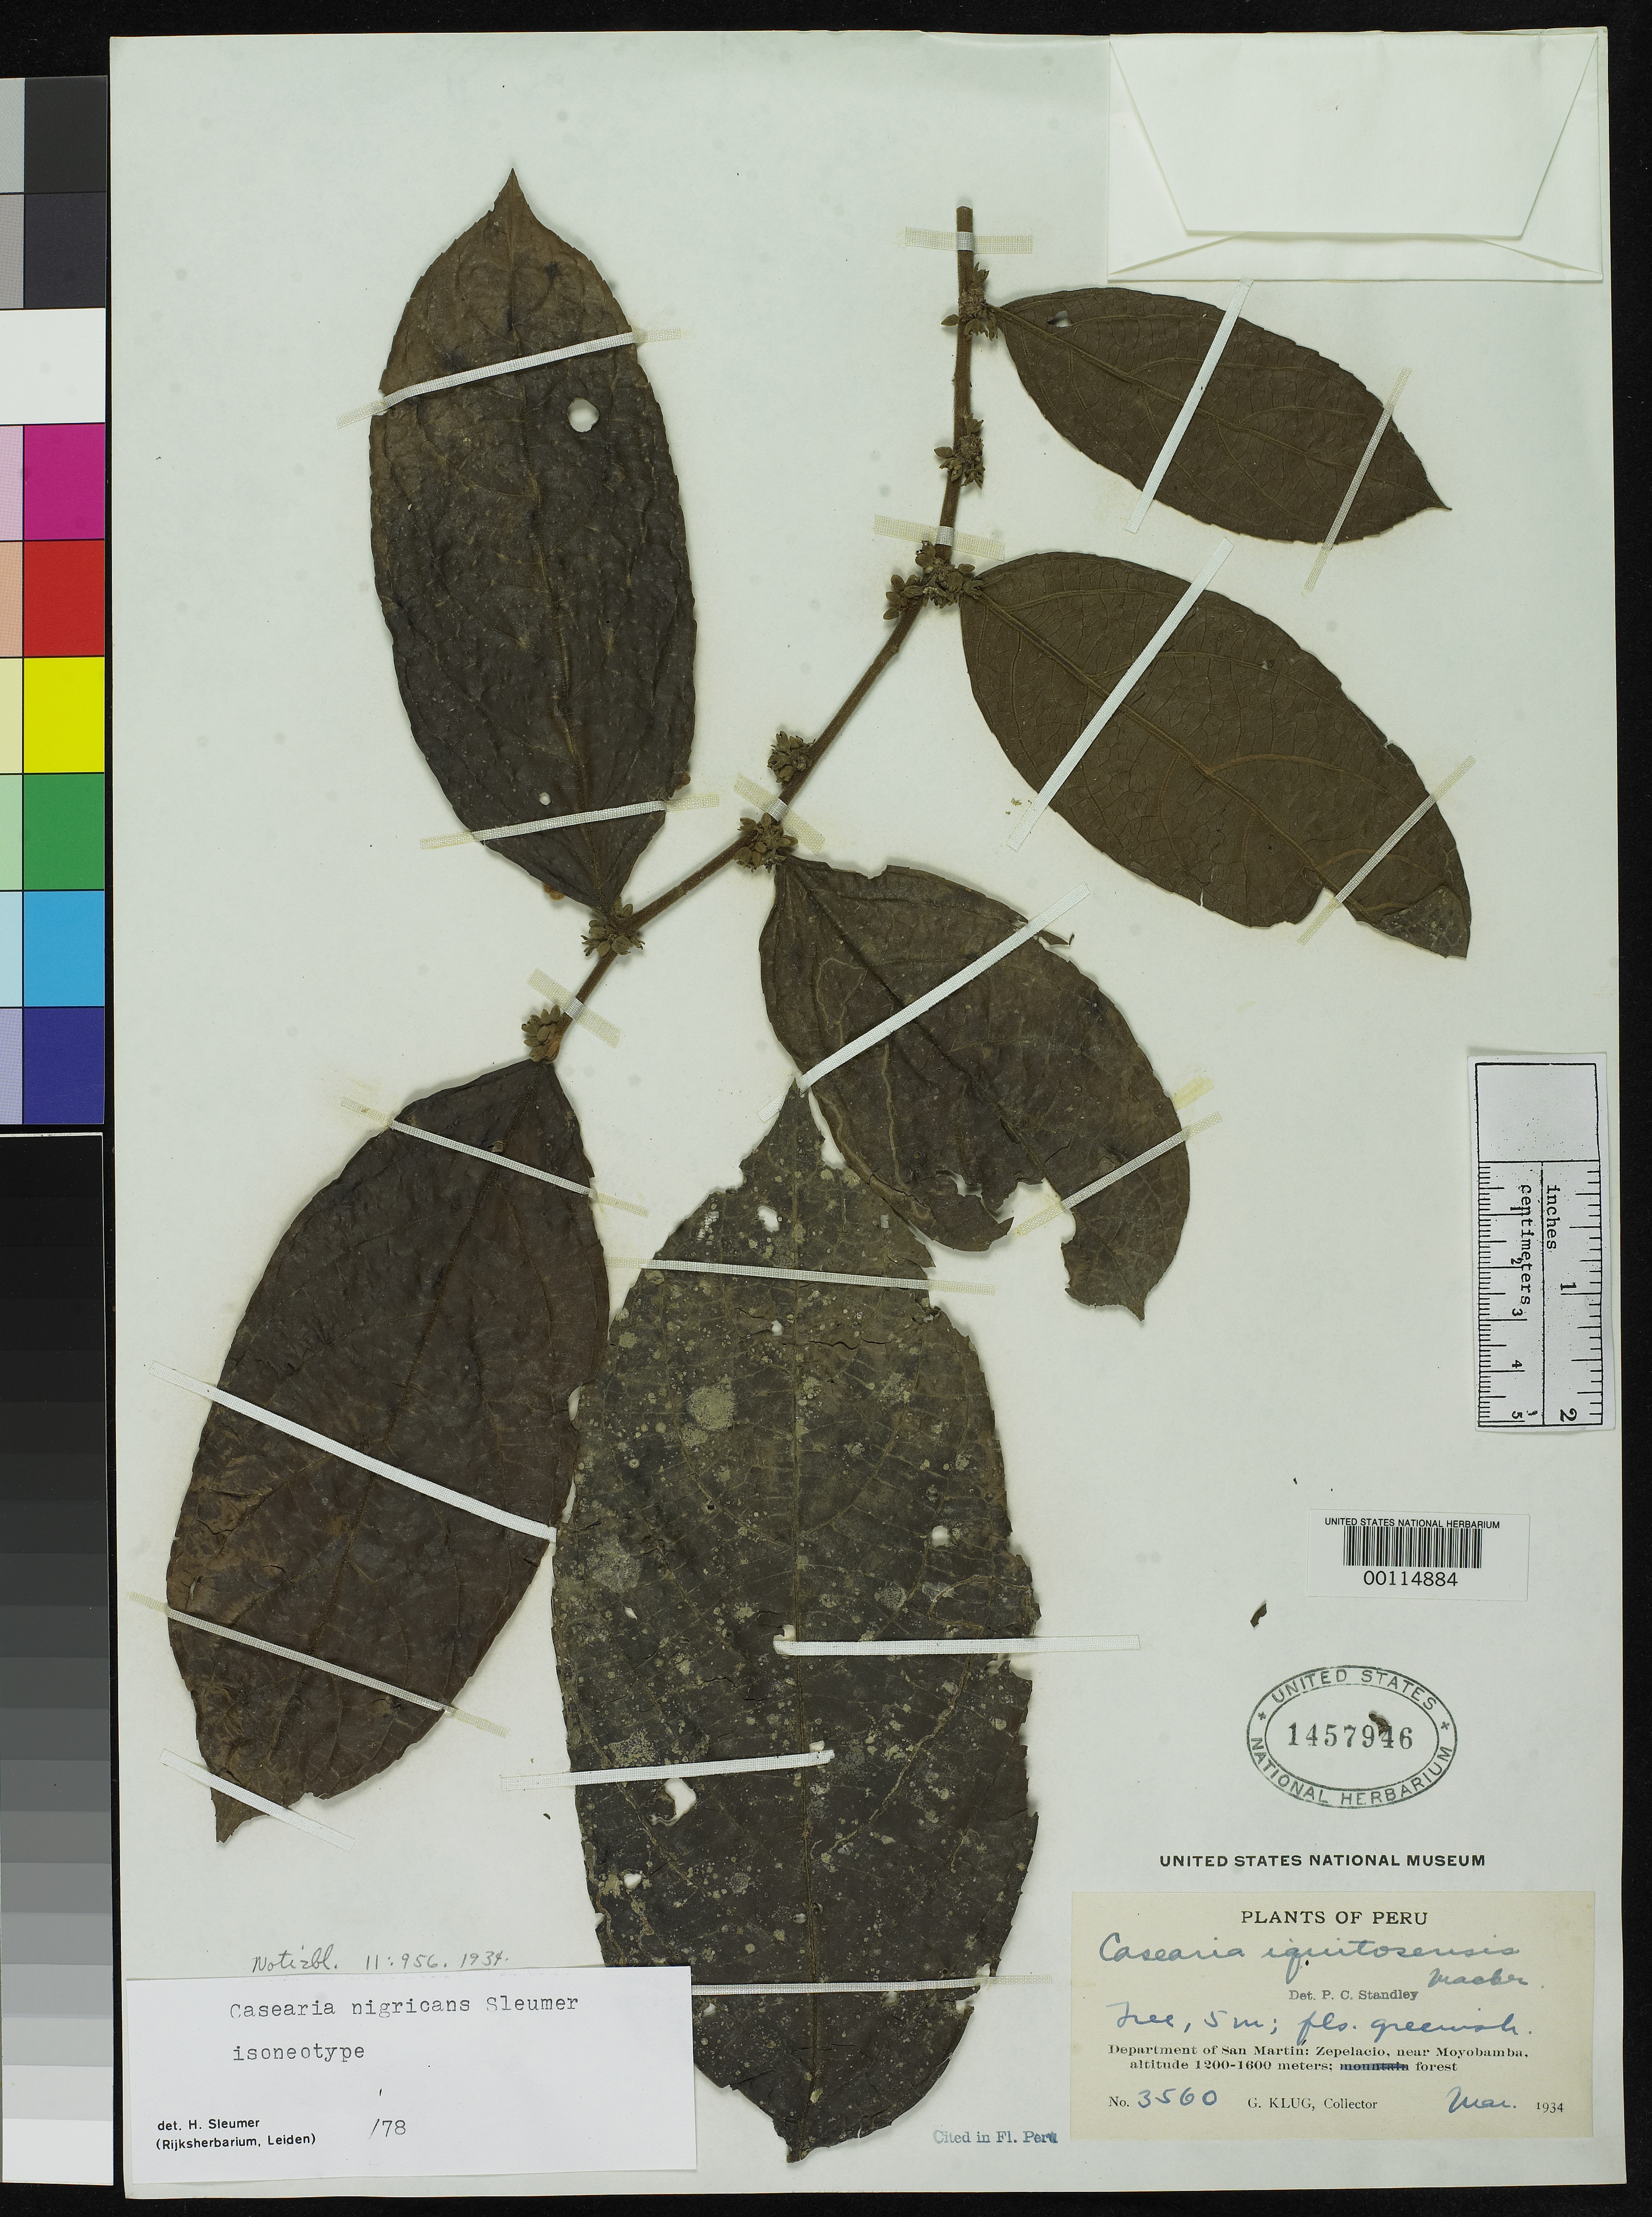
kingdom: Plantae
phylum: Tracheophyta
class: Magnoliopsida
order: Malpighiales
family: Salicaceae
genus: Casearia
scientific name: Casearia nigricans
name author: Sleumer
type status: Isoneotype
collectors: G. Klug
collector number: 3560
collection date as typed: Mar 1934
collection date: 1934-03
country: Peru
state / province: San Martín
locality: Zepelacio, near Moyobamba.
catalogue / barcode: US 1457946